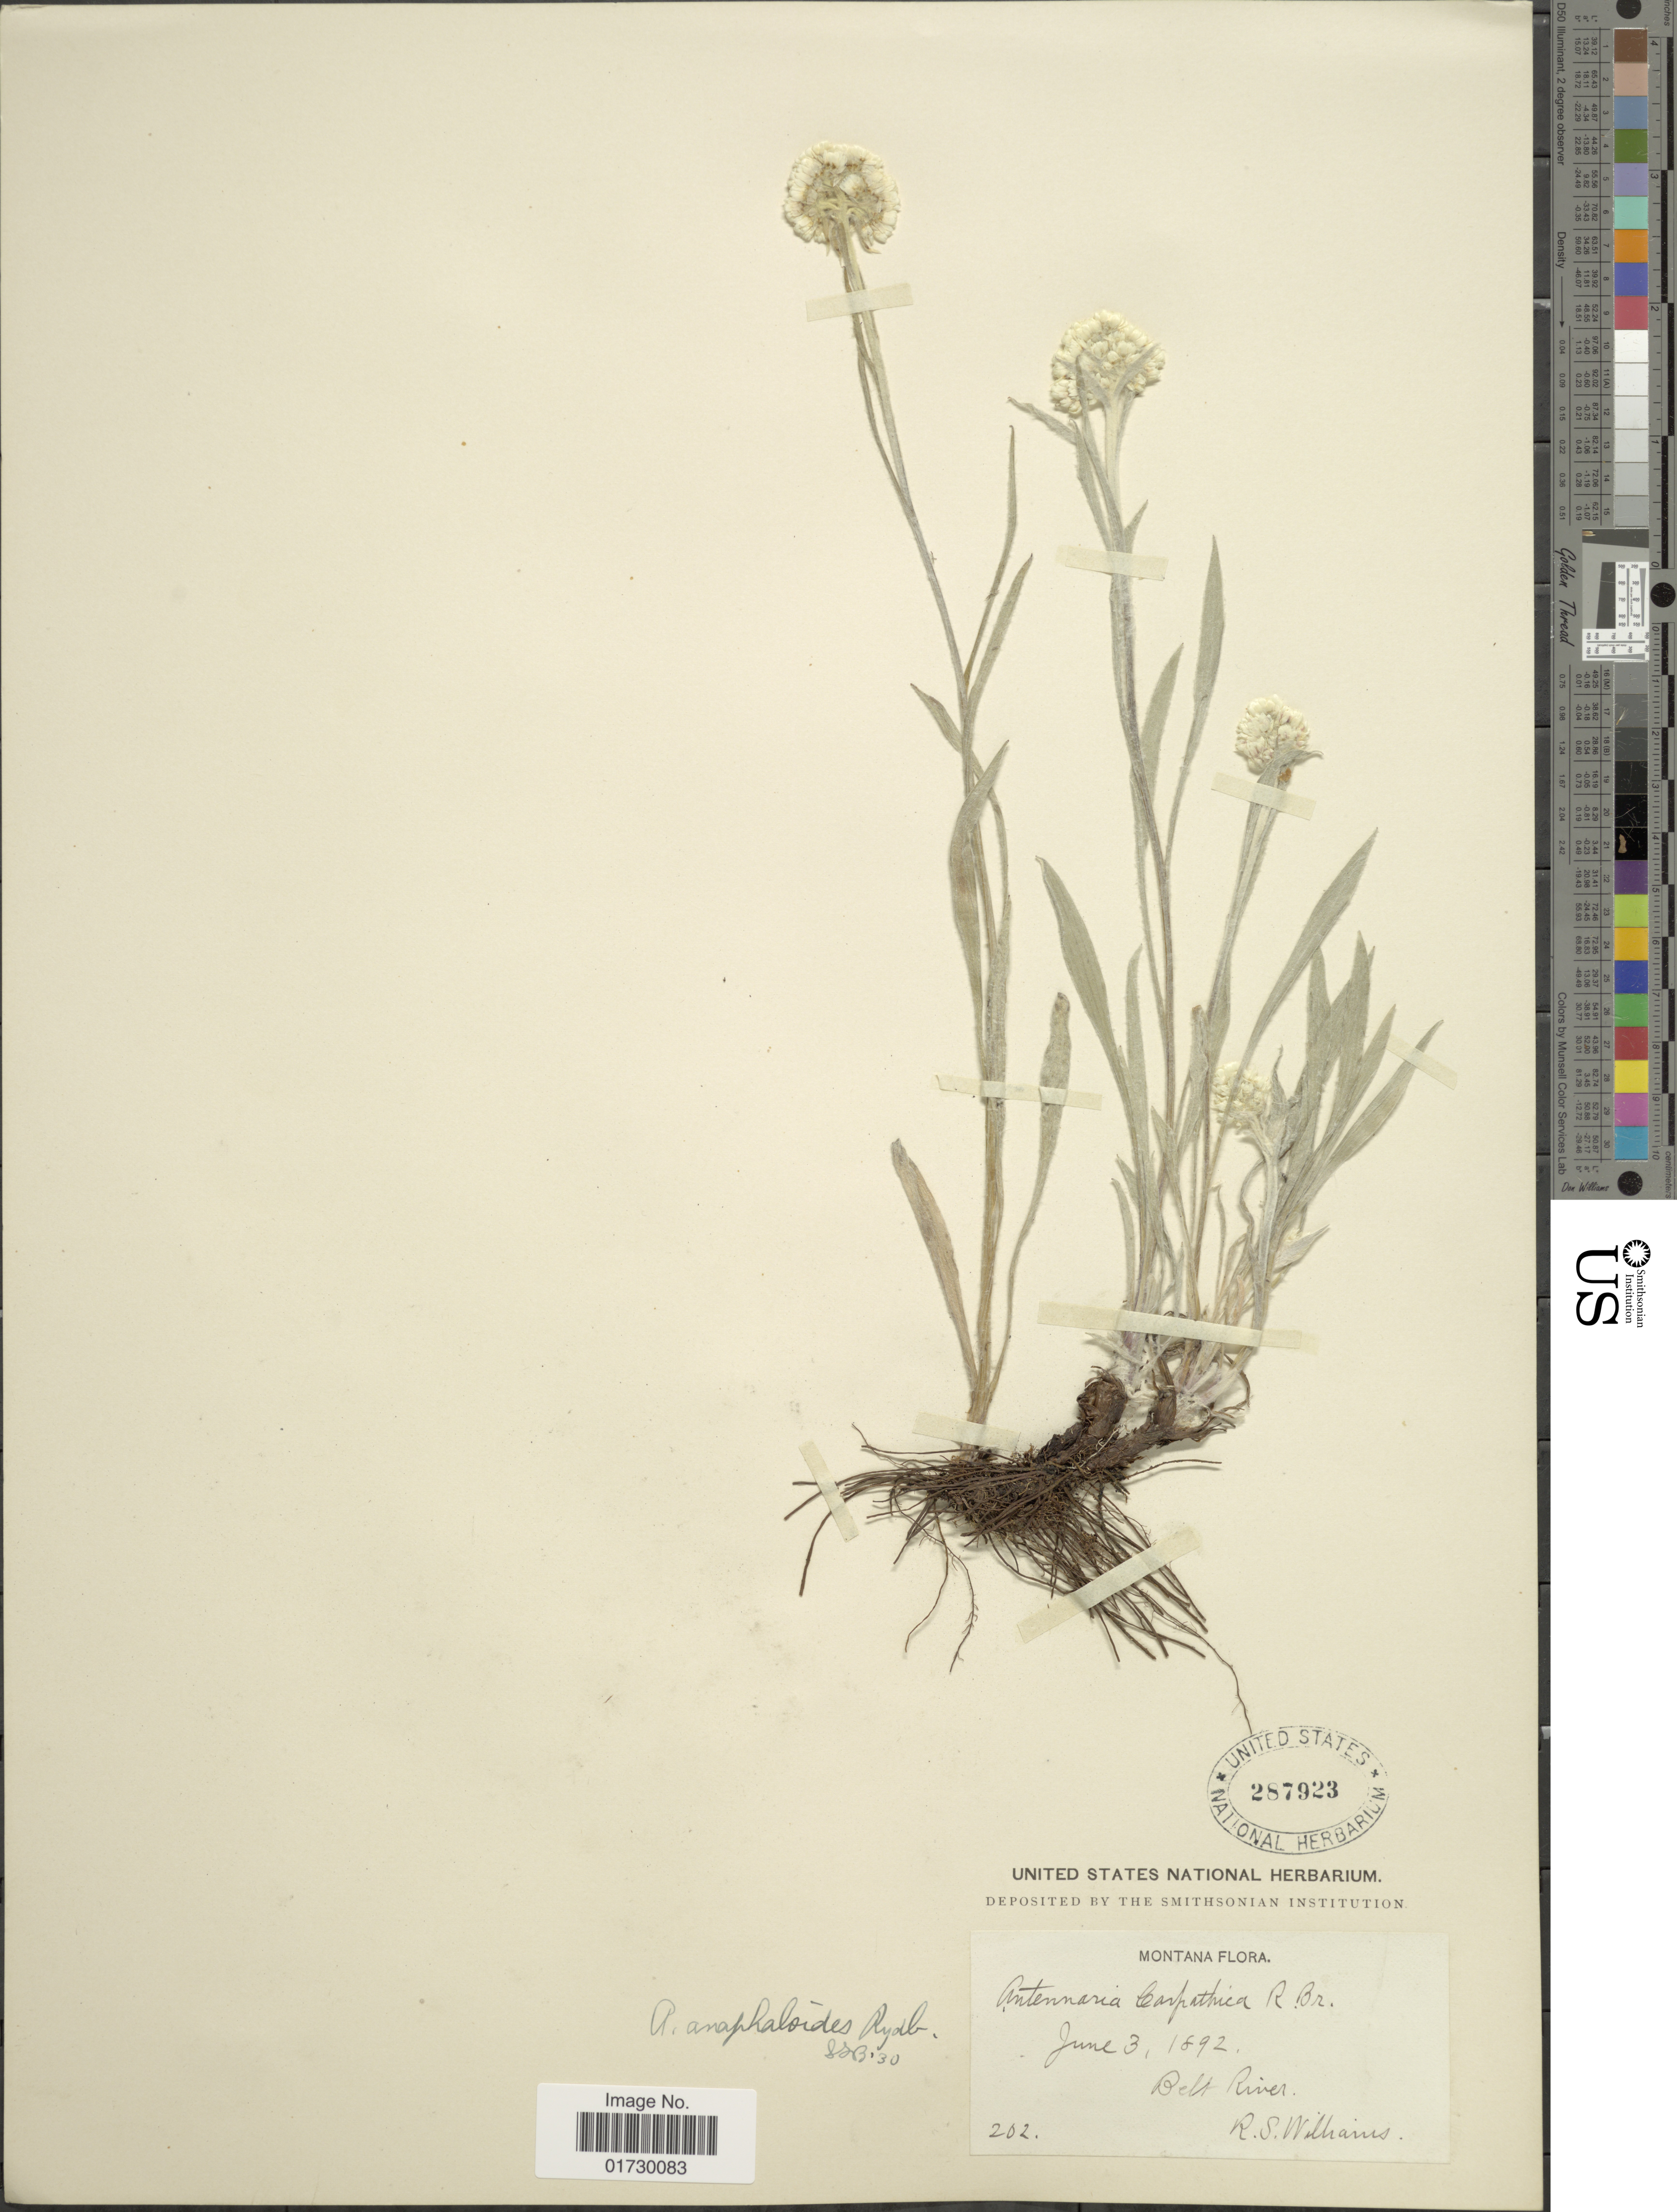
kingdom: Plantae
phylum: Tracheophyta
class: Magnoliopsida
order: Asterales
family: Asteraceae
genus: Antennaria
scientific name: Antennaria anaphaloides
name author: Rydb.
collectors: R. S. Williams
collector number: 202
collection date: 1892-06-03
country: United States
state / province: Montana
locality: Belt River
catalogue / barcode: US 287923